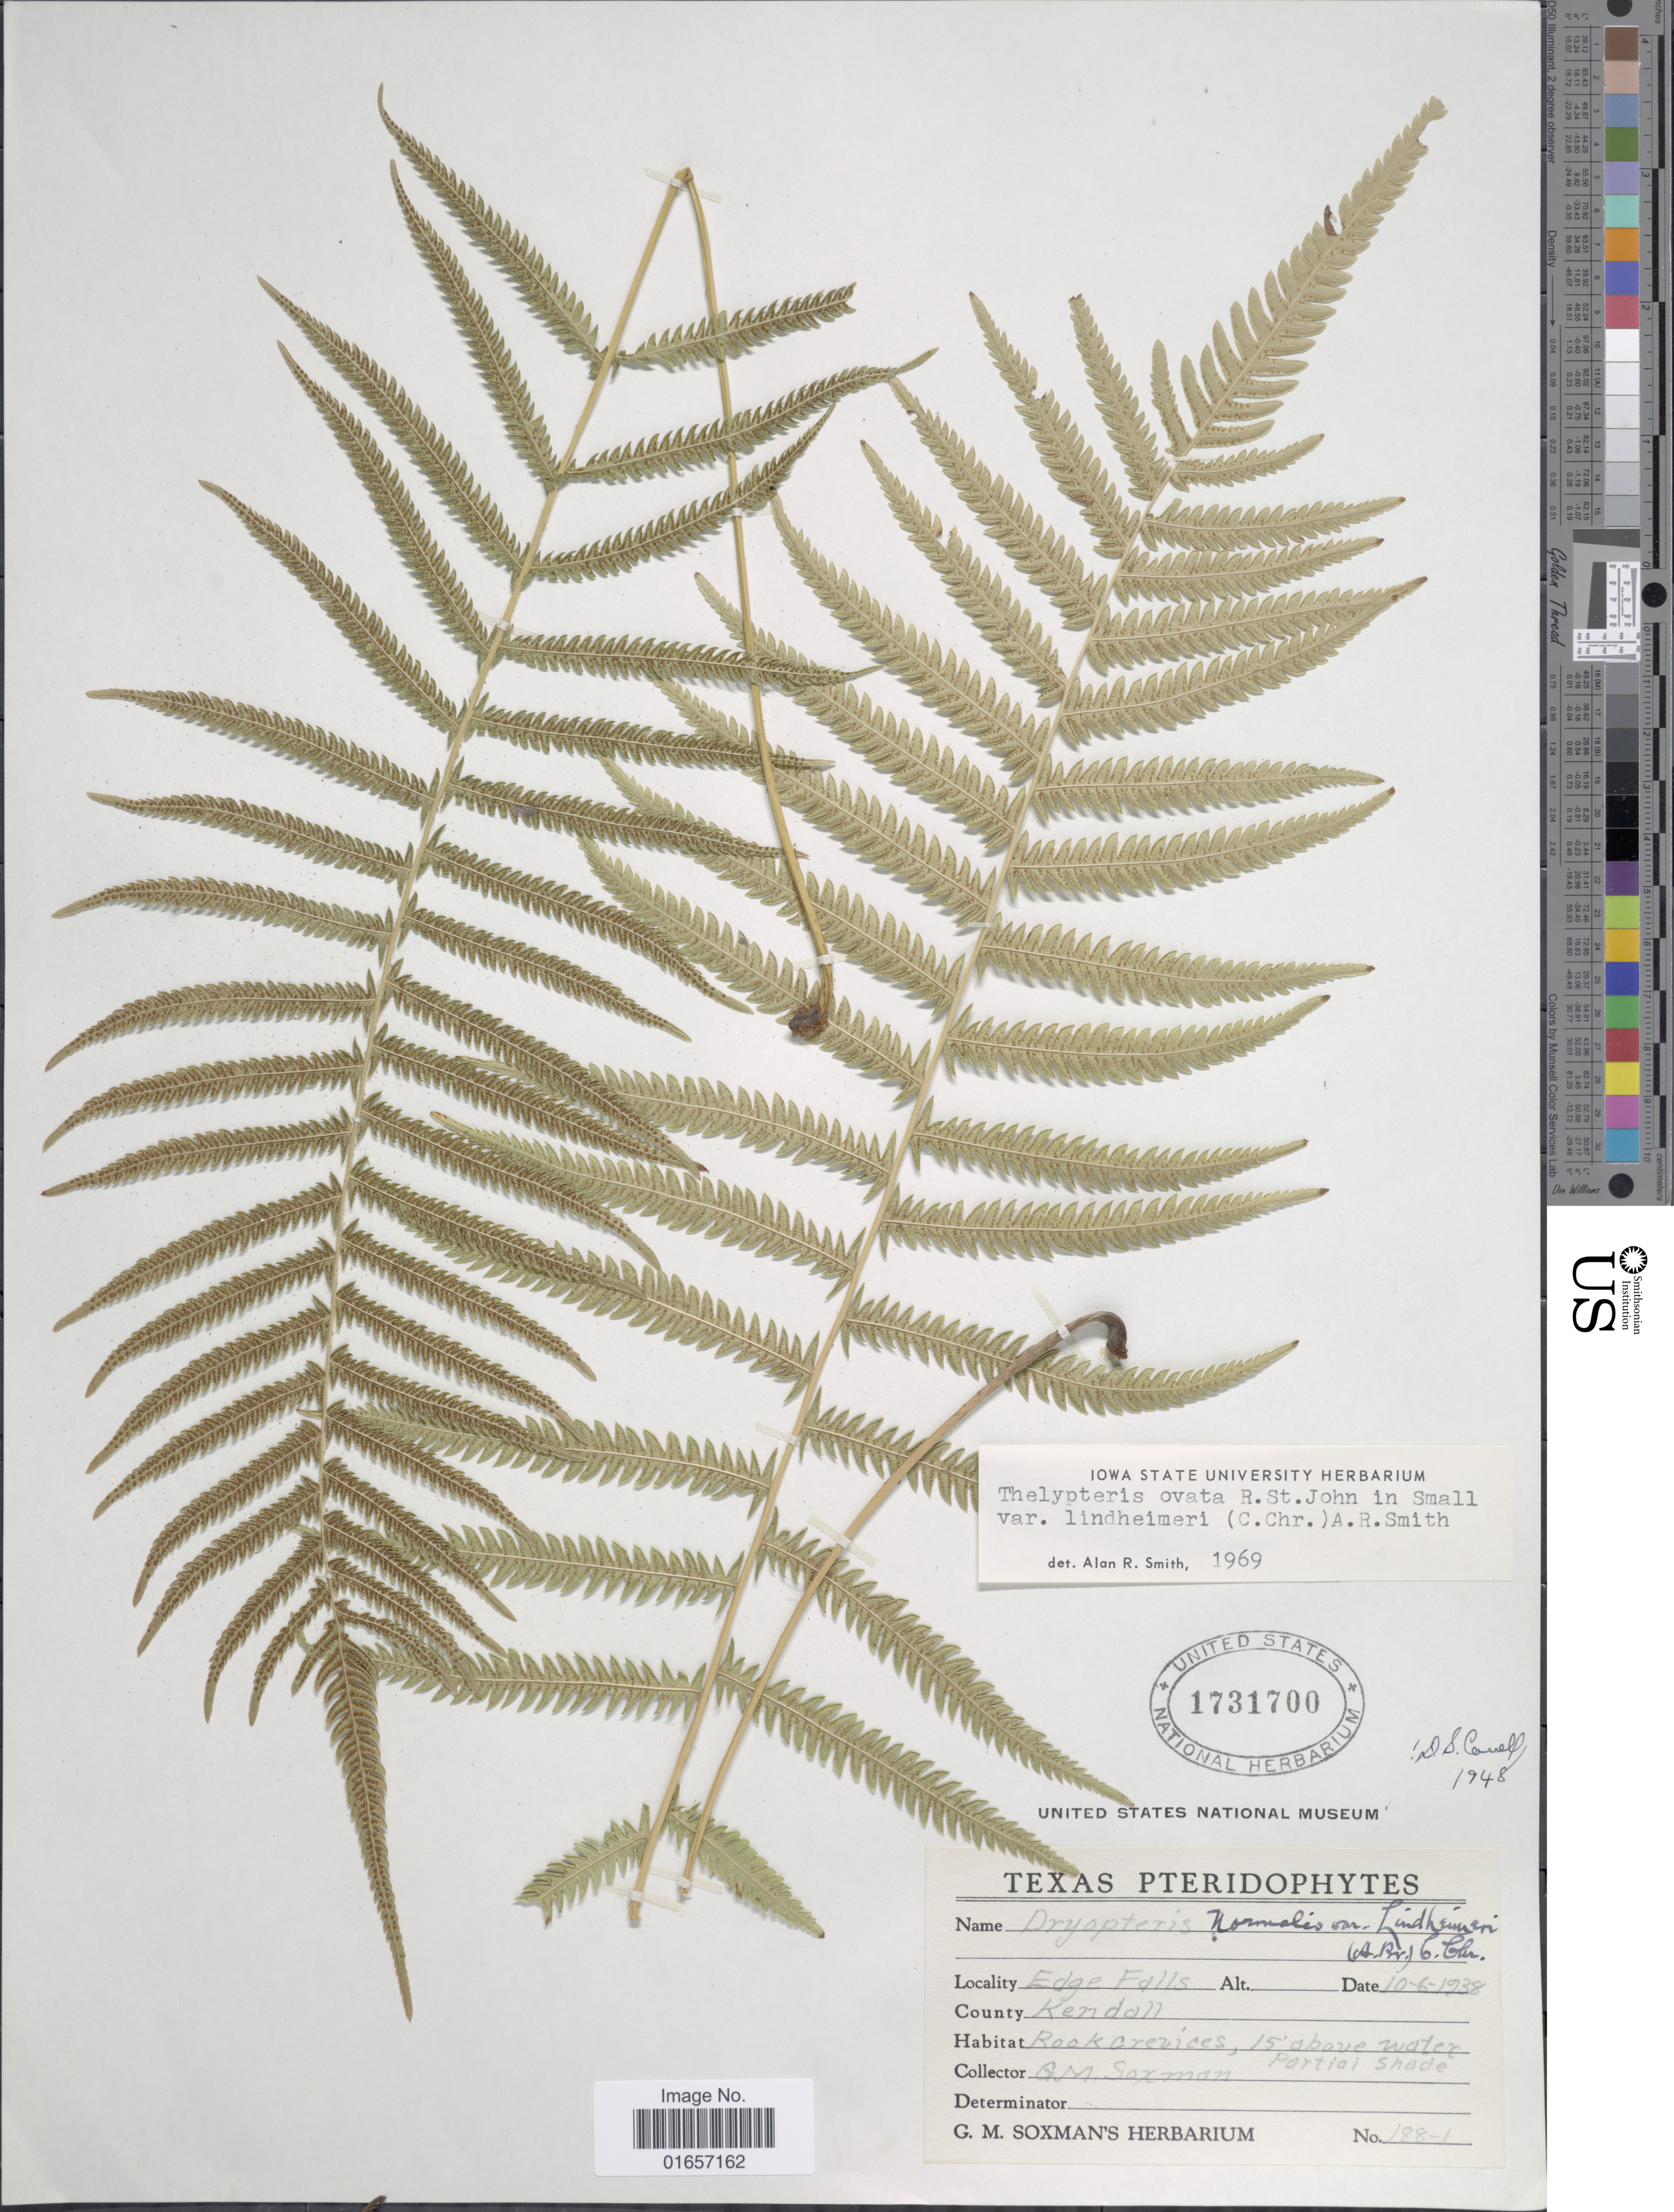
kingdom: Plantae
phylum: Tracheophyta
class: Polypodiopsida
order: Polypodiales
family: Thelypteridaceae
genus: Christella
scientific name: Christella ovata var. lindheimari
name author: (C. Chr.) A.R. Sm.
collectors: G. Soxman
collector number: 188-1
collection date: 1938-10-06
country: United States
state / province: Texas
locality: Edge Falls, Kendall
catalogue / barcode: US 1731700